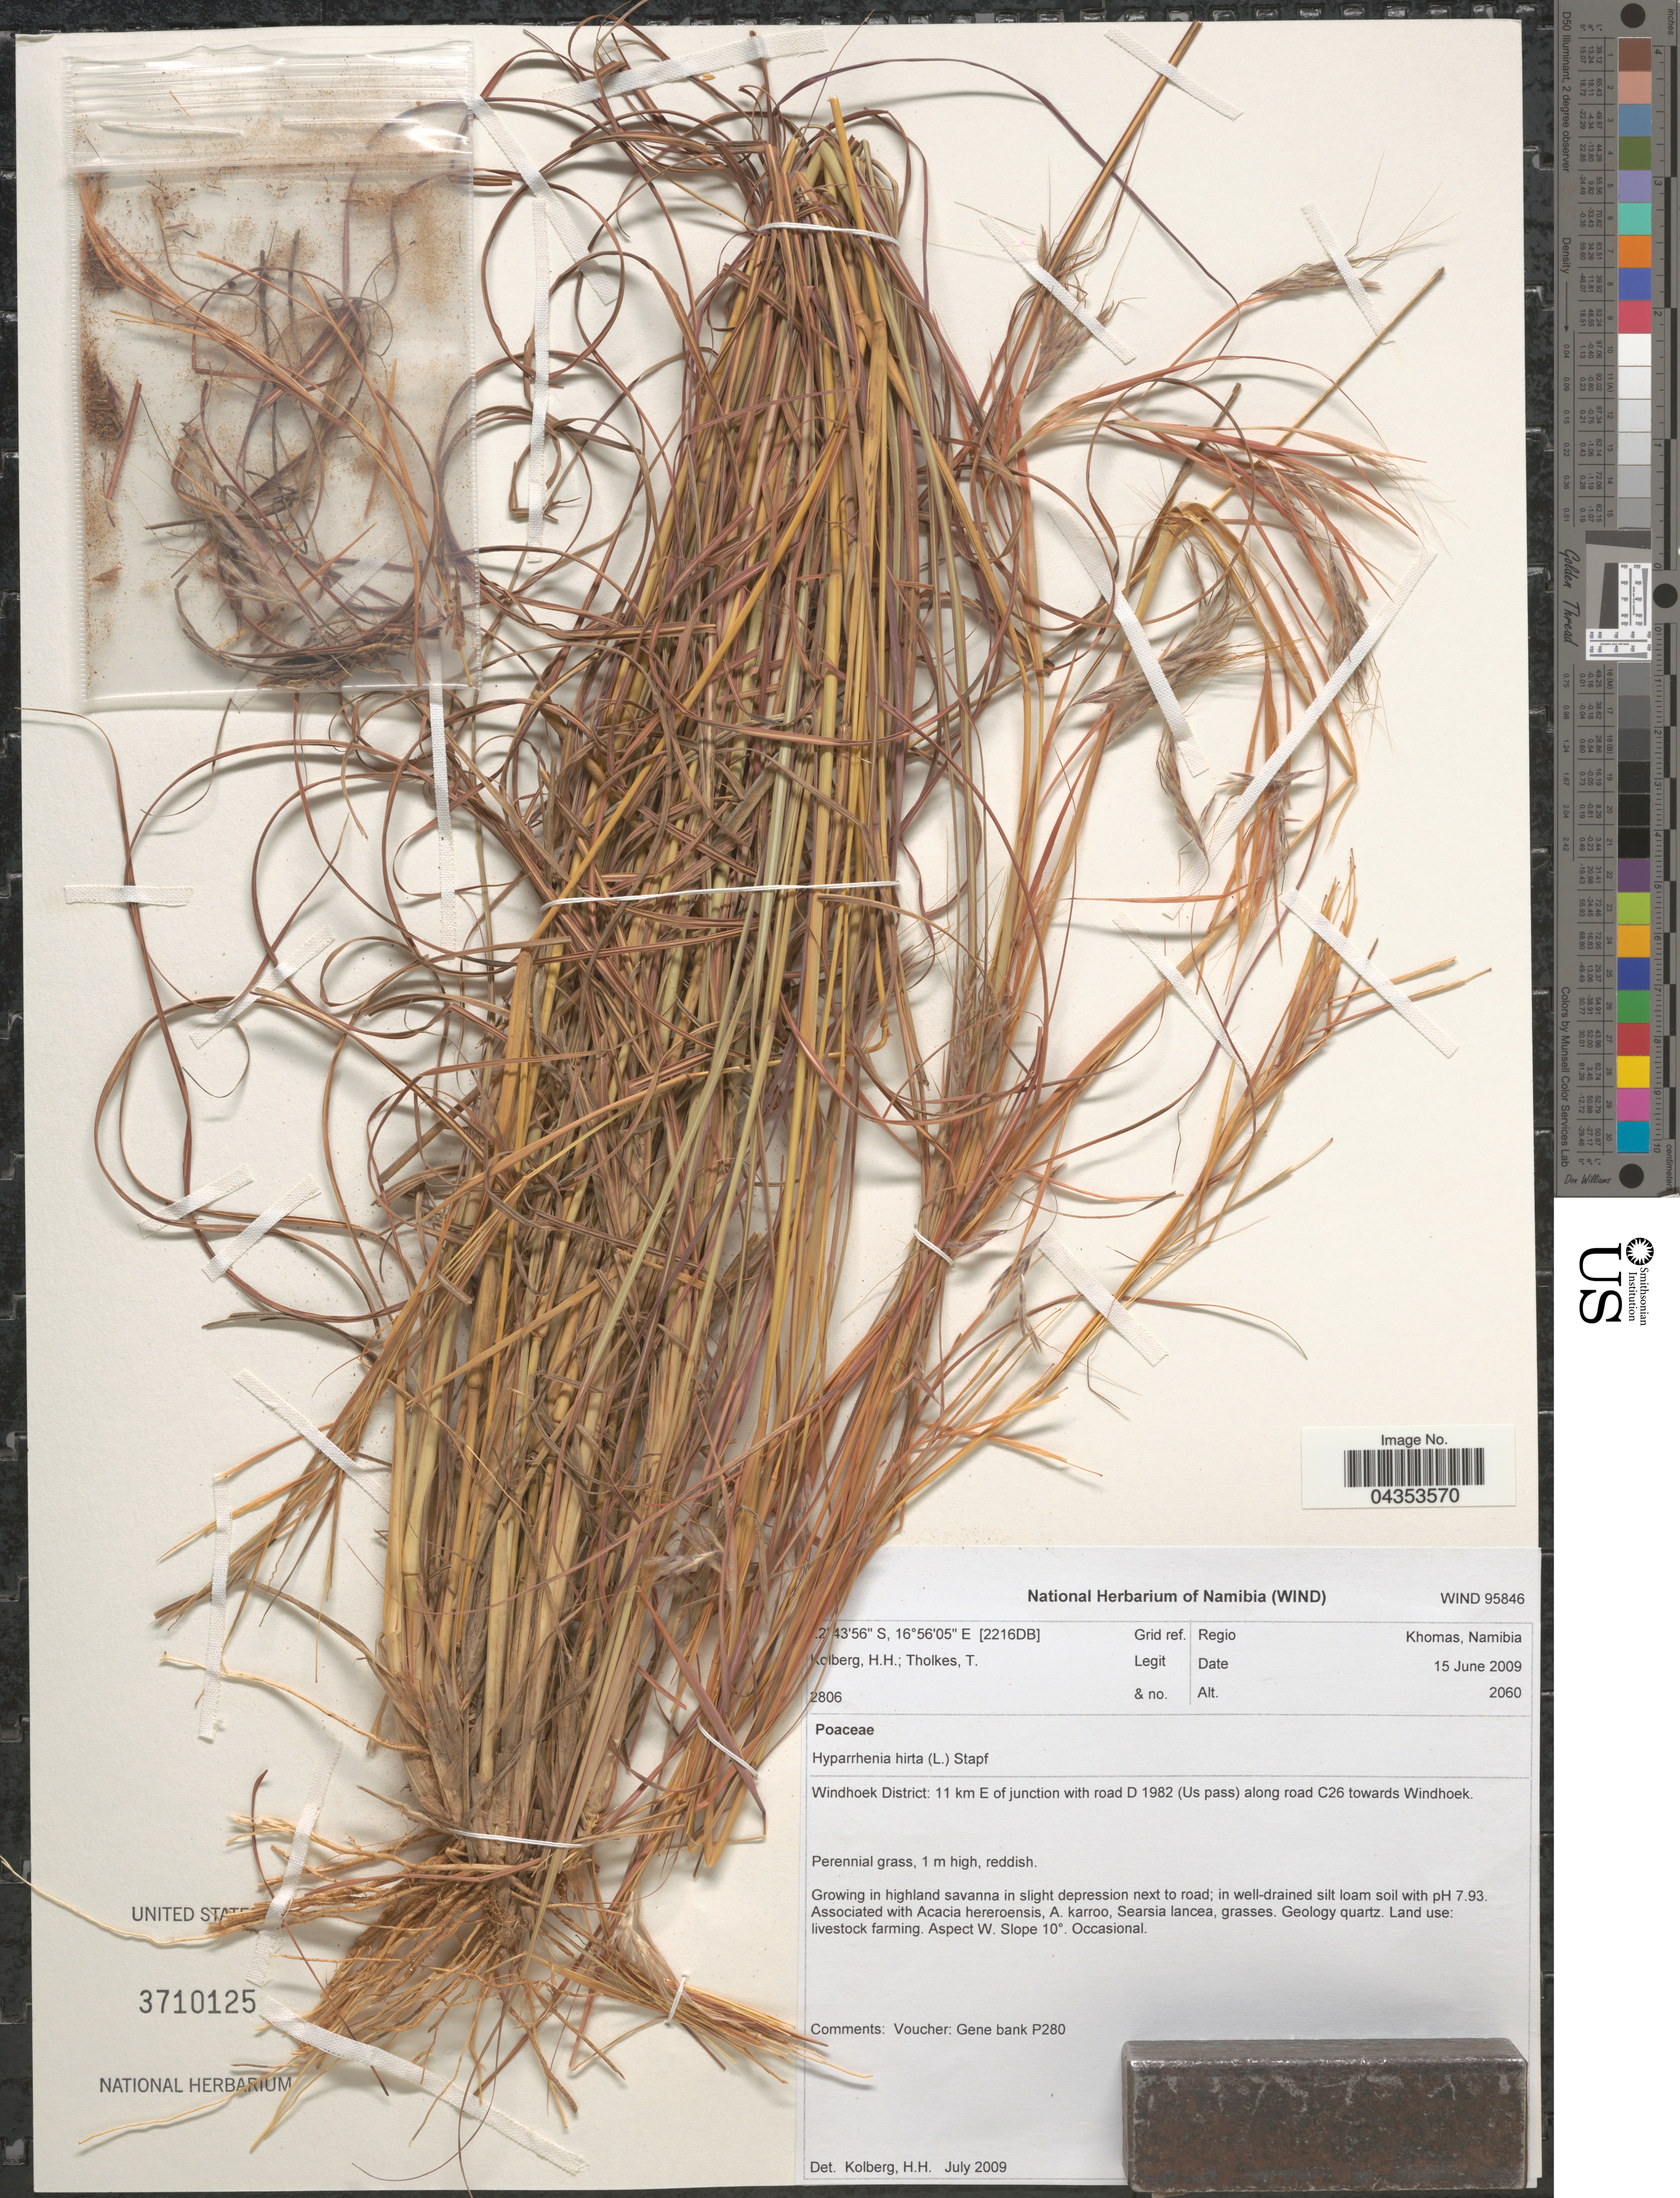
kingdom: Plantae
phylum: Tracheophyta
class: Liliopsida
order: Poales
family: Poaceae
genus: Hyparrhenia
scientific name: Hyparrhenia hirta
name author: (L.) Stapf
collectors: H. H. Kolberg & T. Tholkes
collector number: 2806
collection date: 2009-06-15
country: Namibia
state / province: Khomas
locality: [2216DB] Grid ref. Regio Khomas. Windhoek District: 11 km E of junction with road D 1982 (Us pass) along road C26 towards Windhoek.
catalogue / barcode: US 3710125